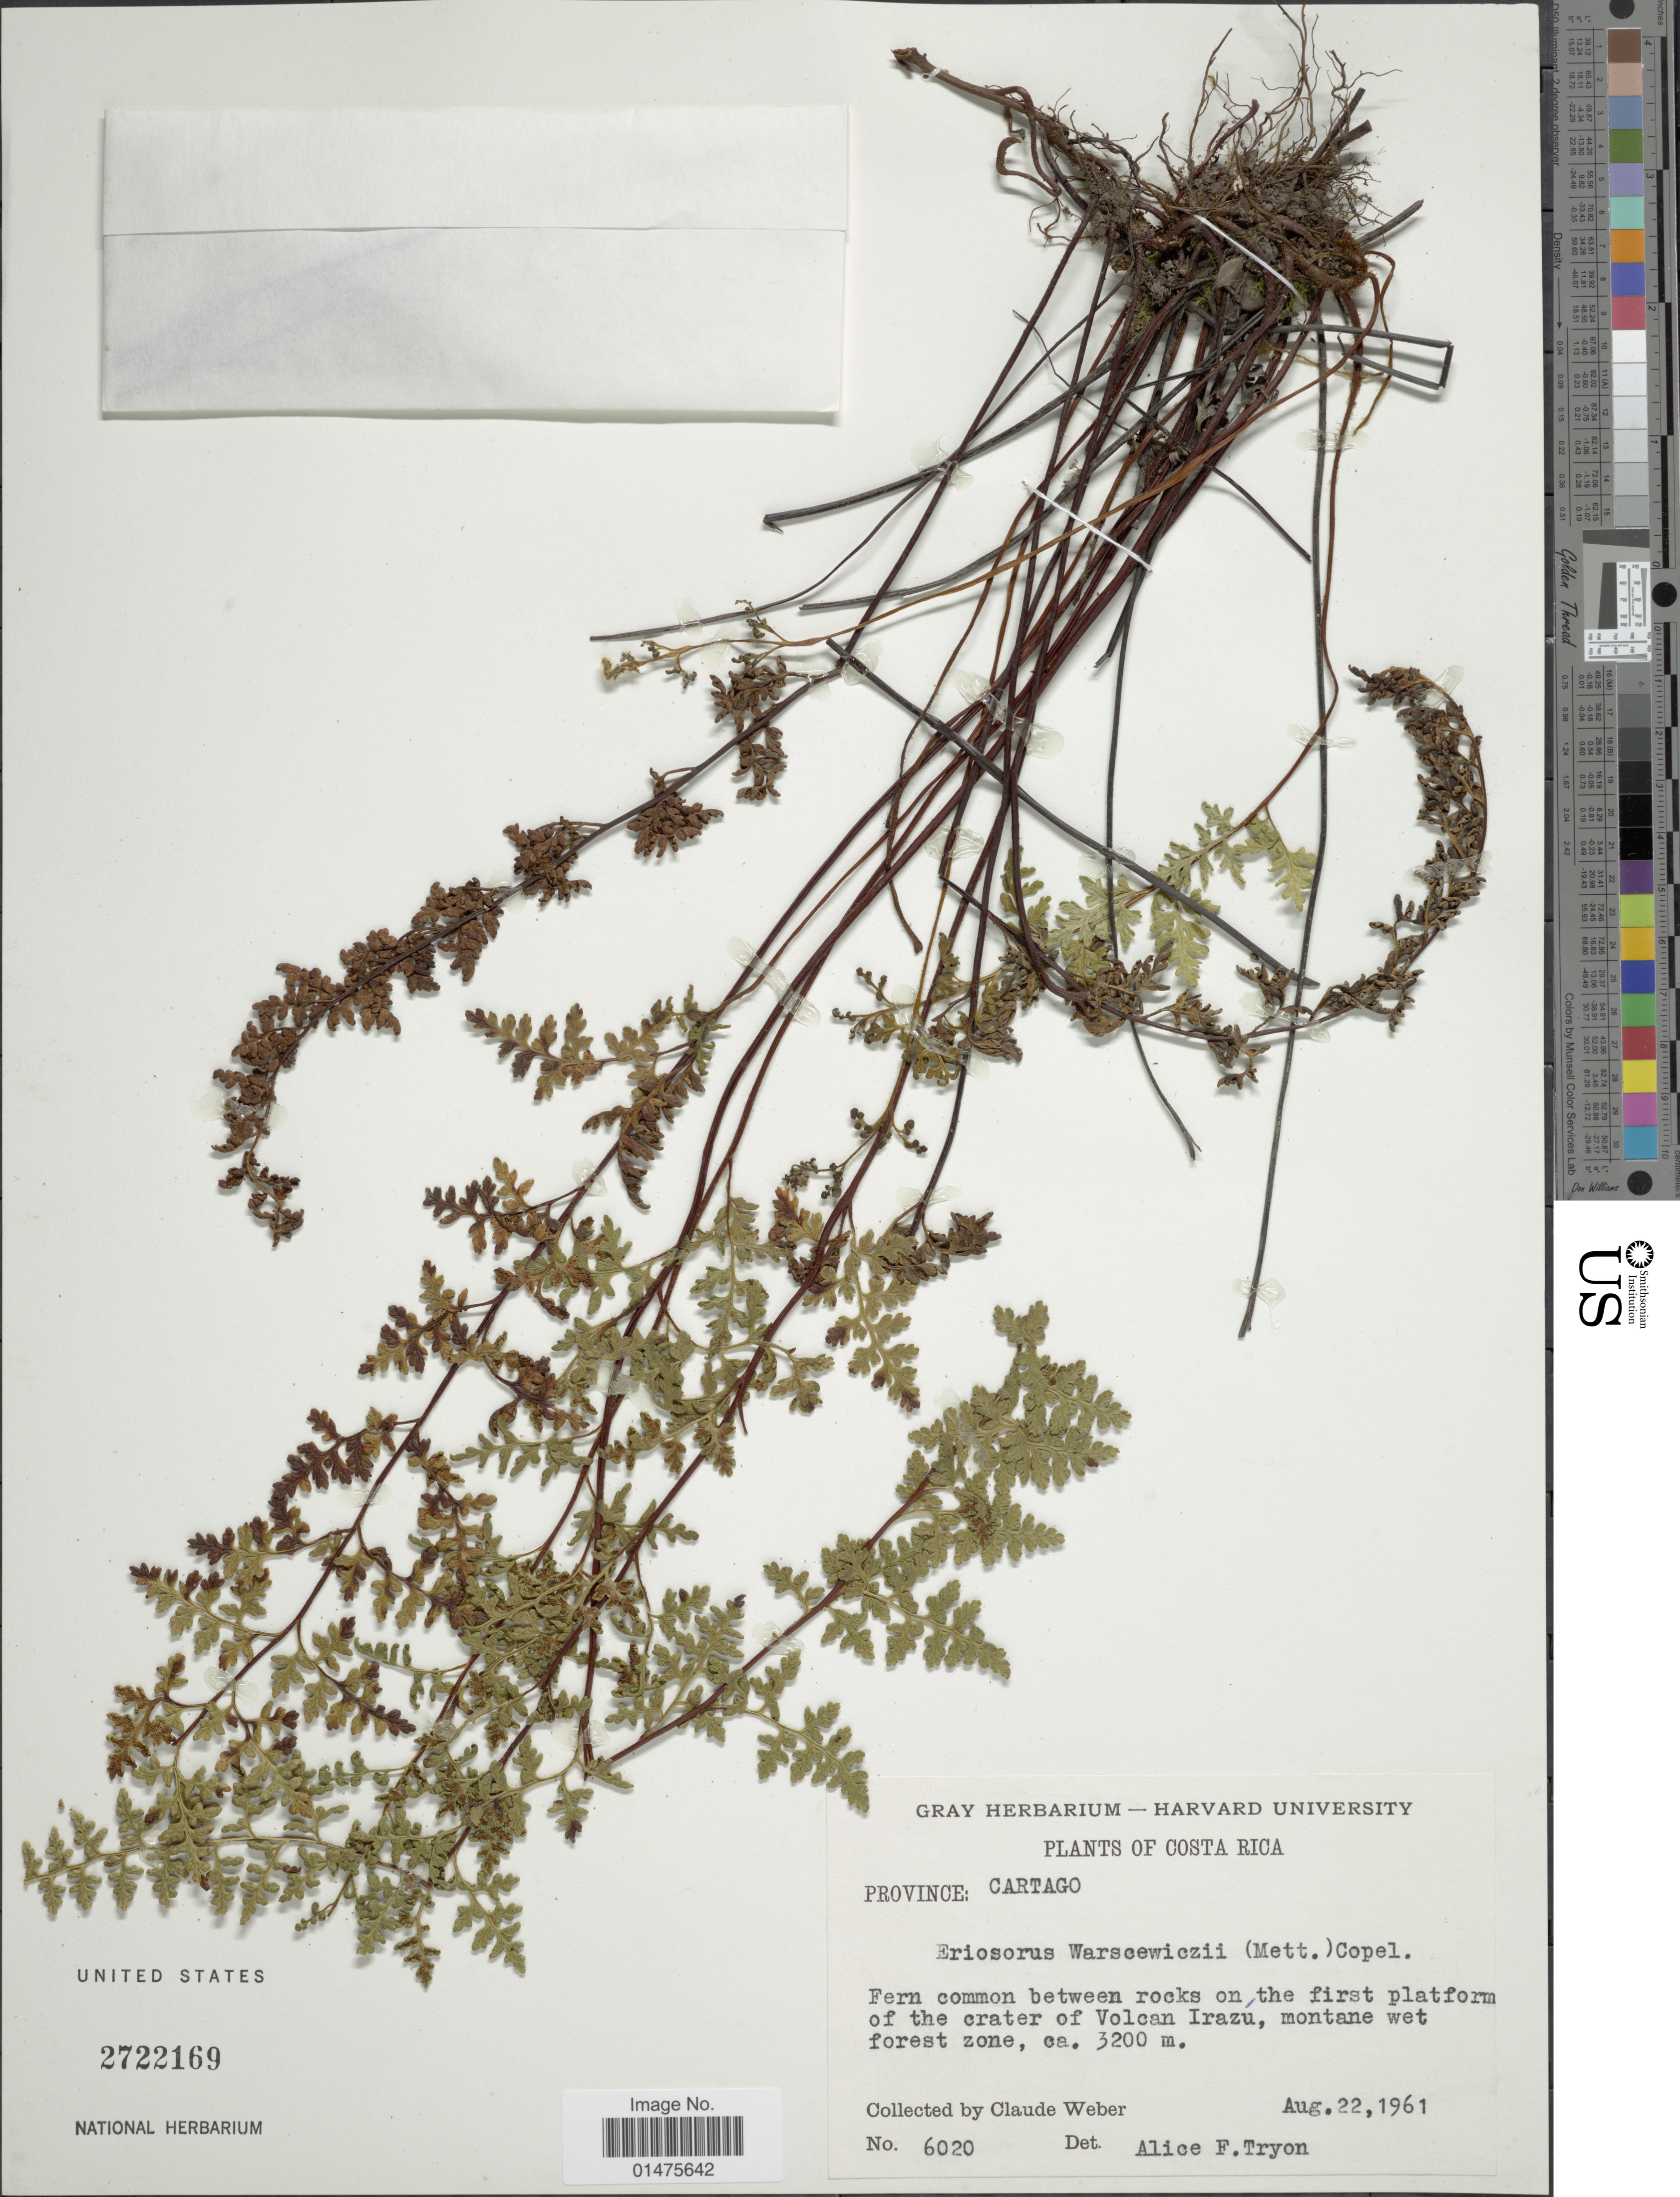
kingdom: Plantae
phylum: Tracheophyta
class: Polypodiopsida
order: Polypodiales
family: Pteridaceae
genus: Jamesonia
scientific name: Jamesonia warscewiczii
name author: (Mett.) Christenh.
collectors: C. Weber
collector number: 6020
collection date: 1961-08-22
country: Costa Rica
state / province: Cartago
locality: Fern common between rocks on the first platform of the crater of Volcan Irazu, montane wet forest zone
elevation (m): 3200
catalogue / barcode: US 2722169